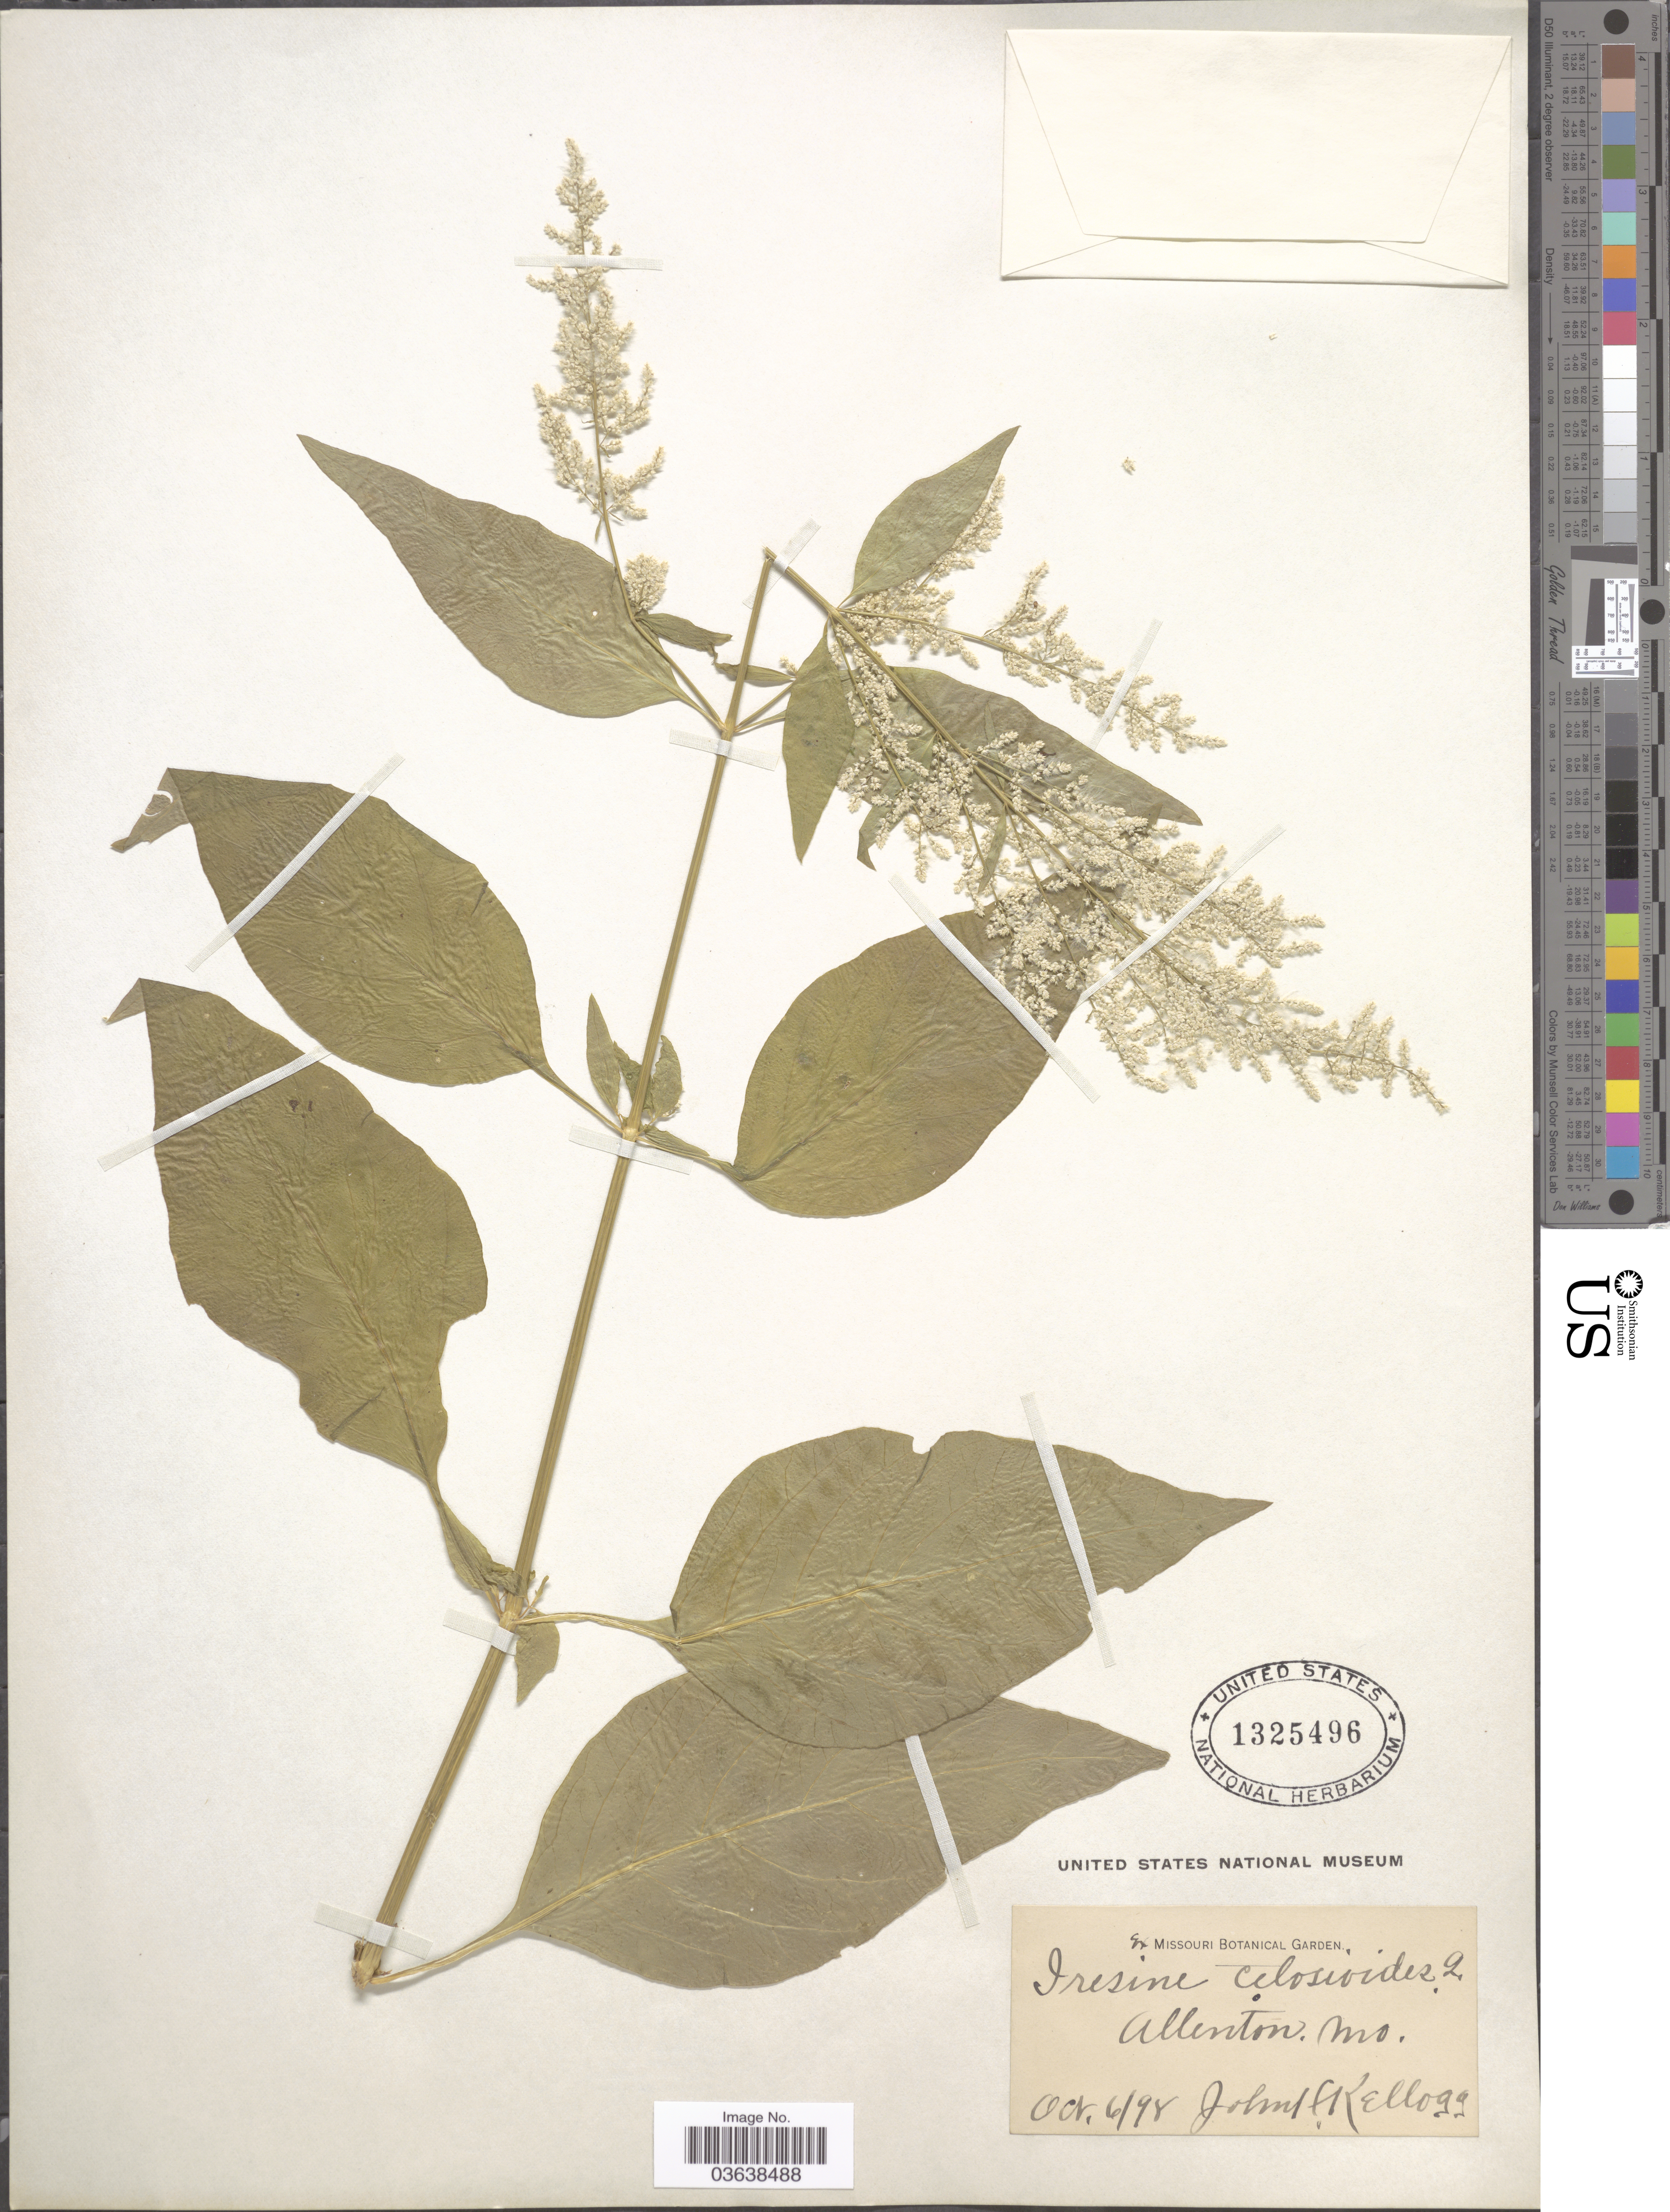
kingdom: Plantae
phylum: Tracheophyta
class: Magnoliopsida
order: Caryophyllales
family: Amaranthaceae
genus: Iresine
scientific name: Iresine rhizomatosa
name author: Standl.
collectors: J. H. Kellogg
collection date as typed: Transcribed d/m/y: 6/10/98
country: United States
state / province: Missouri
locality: Allenton.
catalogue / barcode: US 1325496